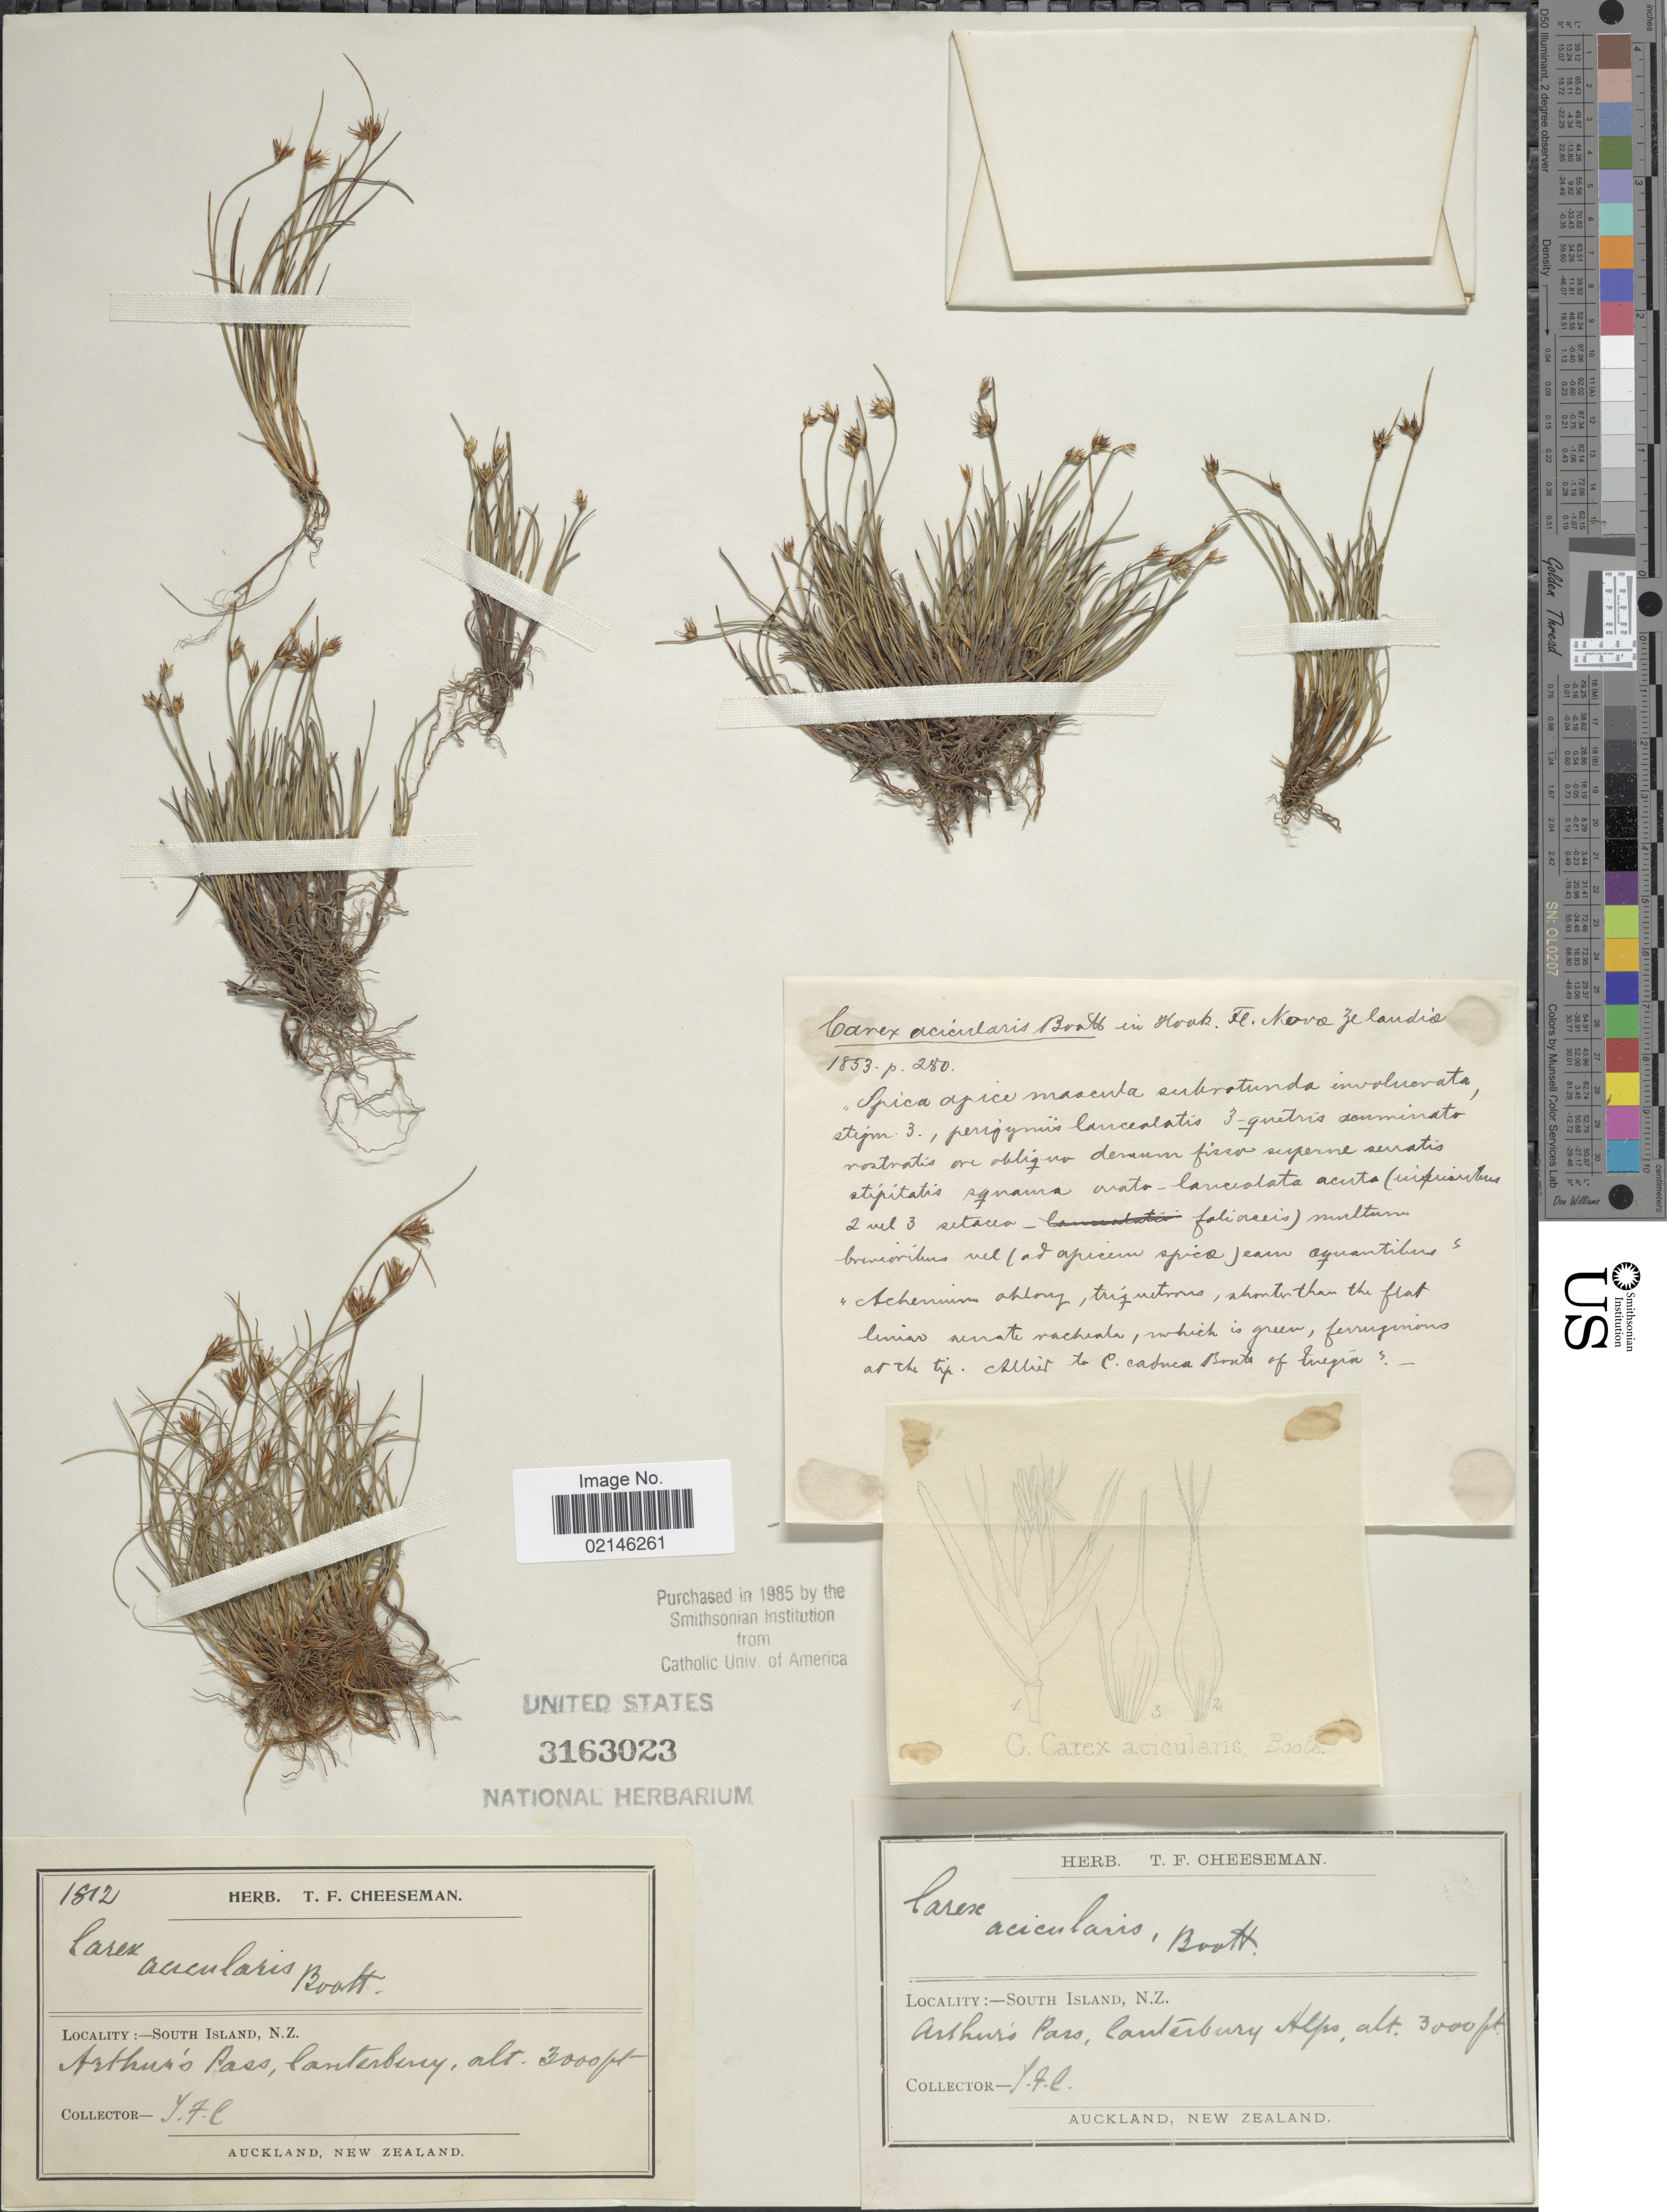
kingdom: Plantae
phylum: Tracheophyta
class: Liliopsida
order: Poales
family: Cyperaceae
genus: Carex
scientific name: Carex acicularis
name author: Boott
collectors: T. F. Cheeseman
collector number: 1812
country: New Zealand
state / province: Canterbury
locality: South Island. Arthur's Pass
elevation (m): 914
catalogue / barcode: US 3163023